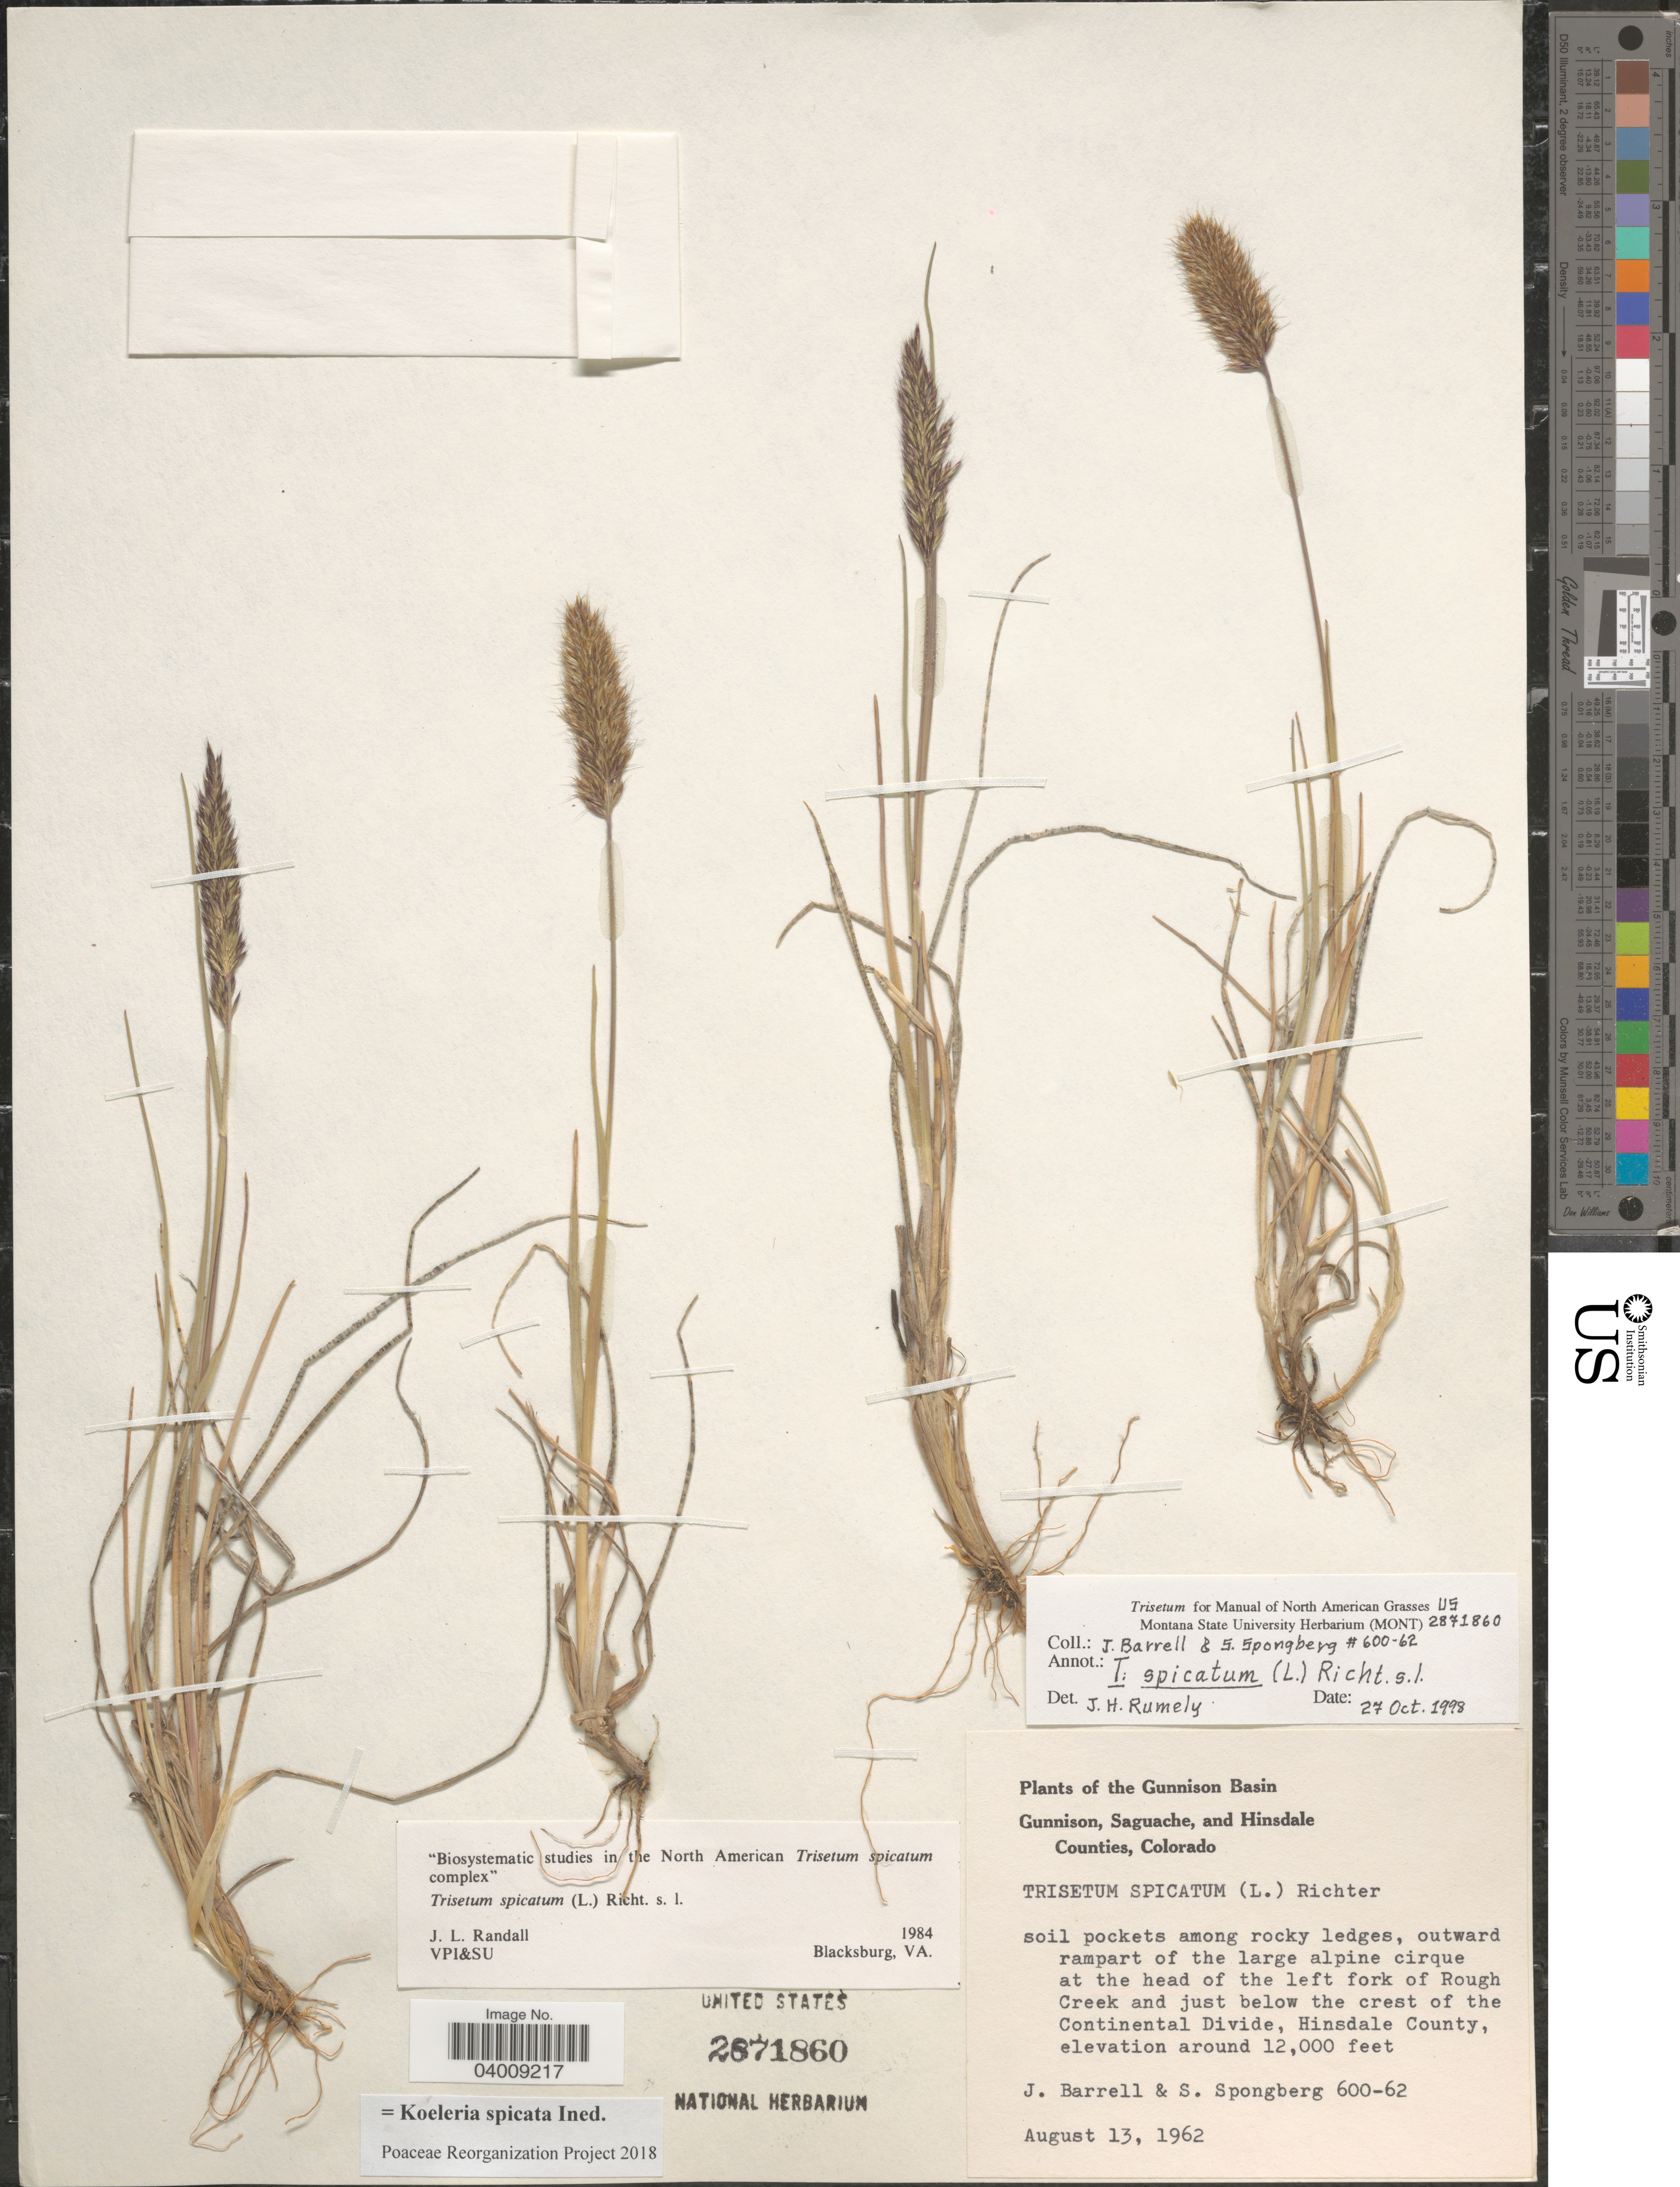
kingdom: Plantae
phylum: Tracheophyta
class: Liliopsida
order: Poales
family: Poaceae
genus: Koeleria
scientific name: Koeleria spicata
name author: (L.) Barberá et al.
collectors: J. Barrell & S. A.Spongberg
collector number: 600-62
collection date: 1962-08-13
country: United States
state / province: Colorado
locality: The Gunnison Basin. Soil pockets among rocky ledges, outward rampart of the large alpine cirque at the head of the left fork of Rough Creek and just below the crest of the Continental Divide, Hinsdale County.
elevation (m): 3658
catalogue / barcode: US 2871860